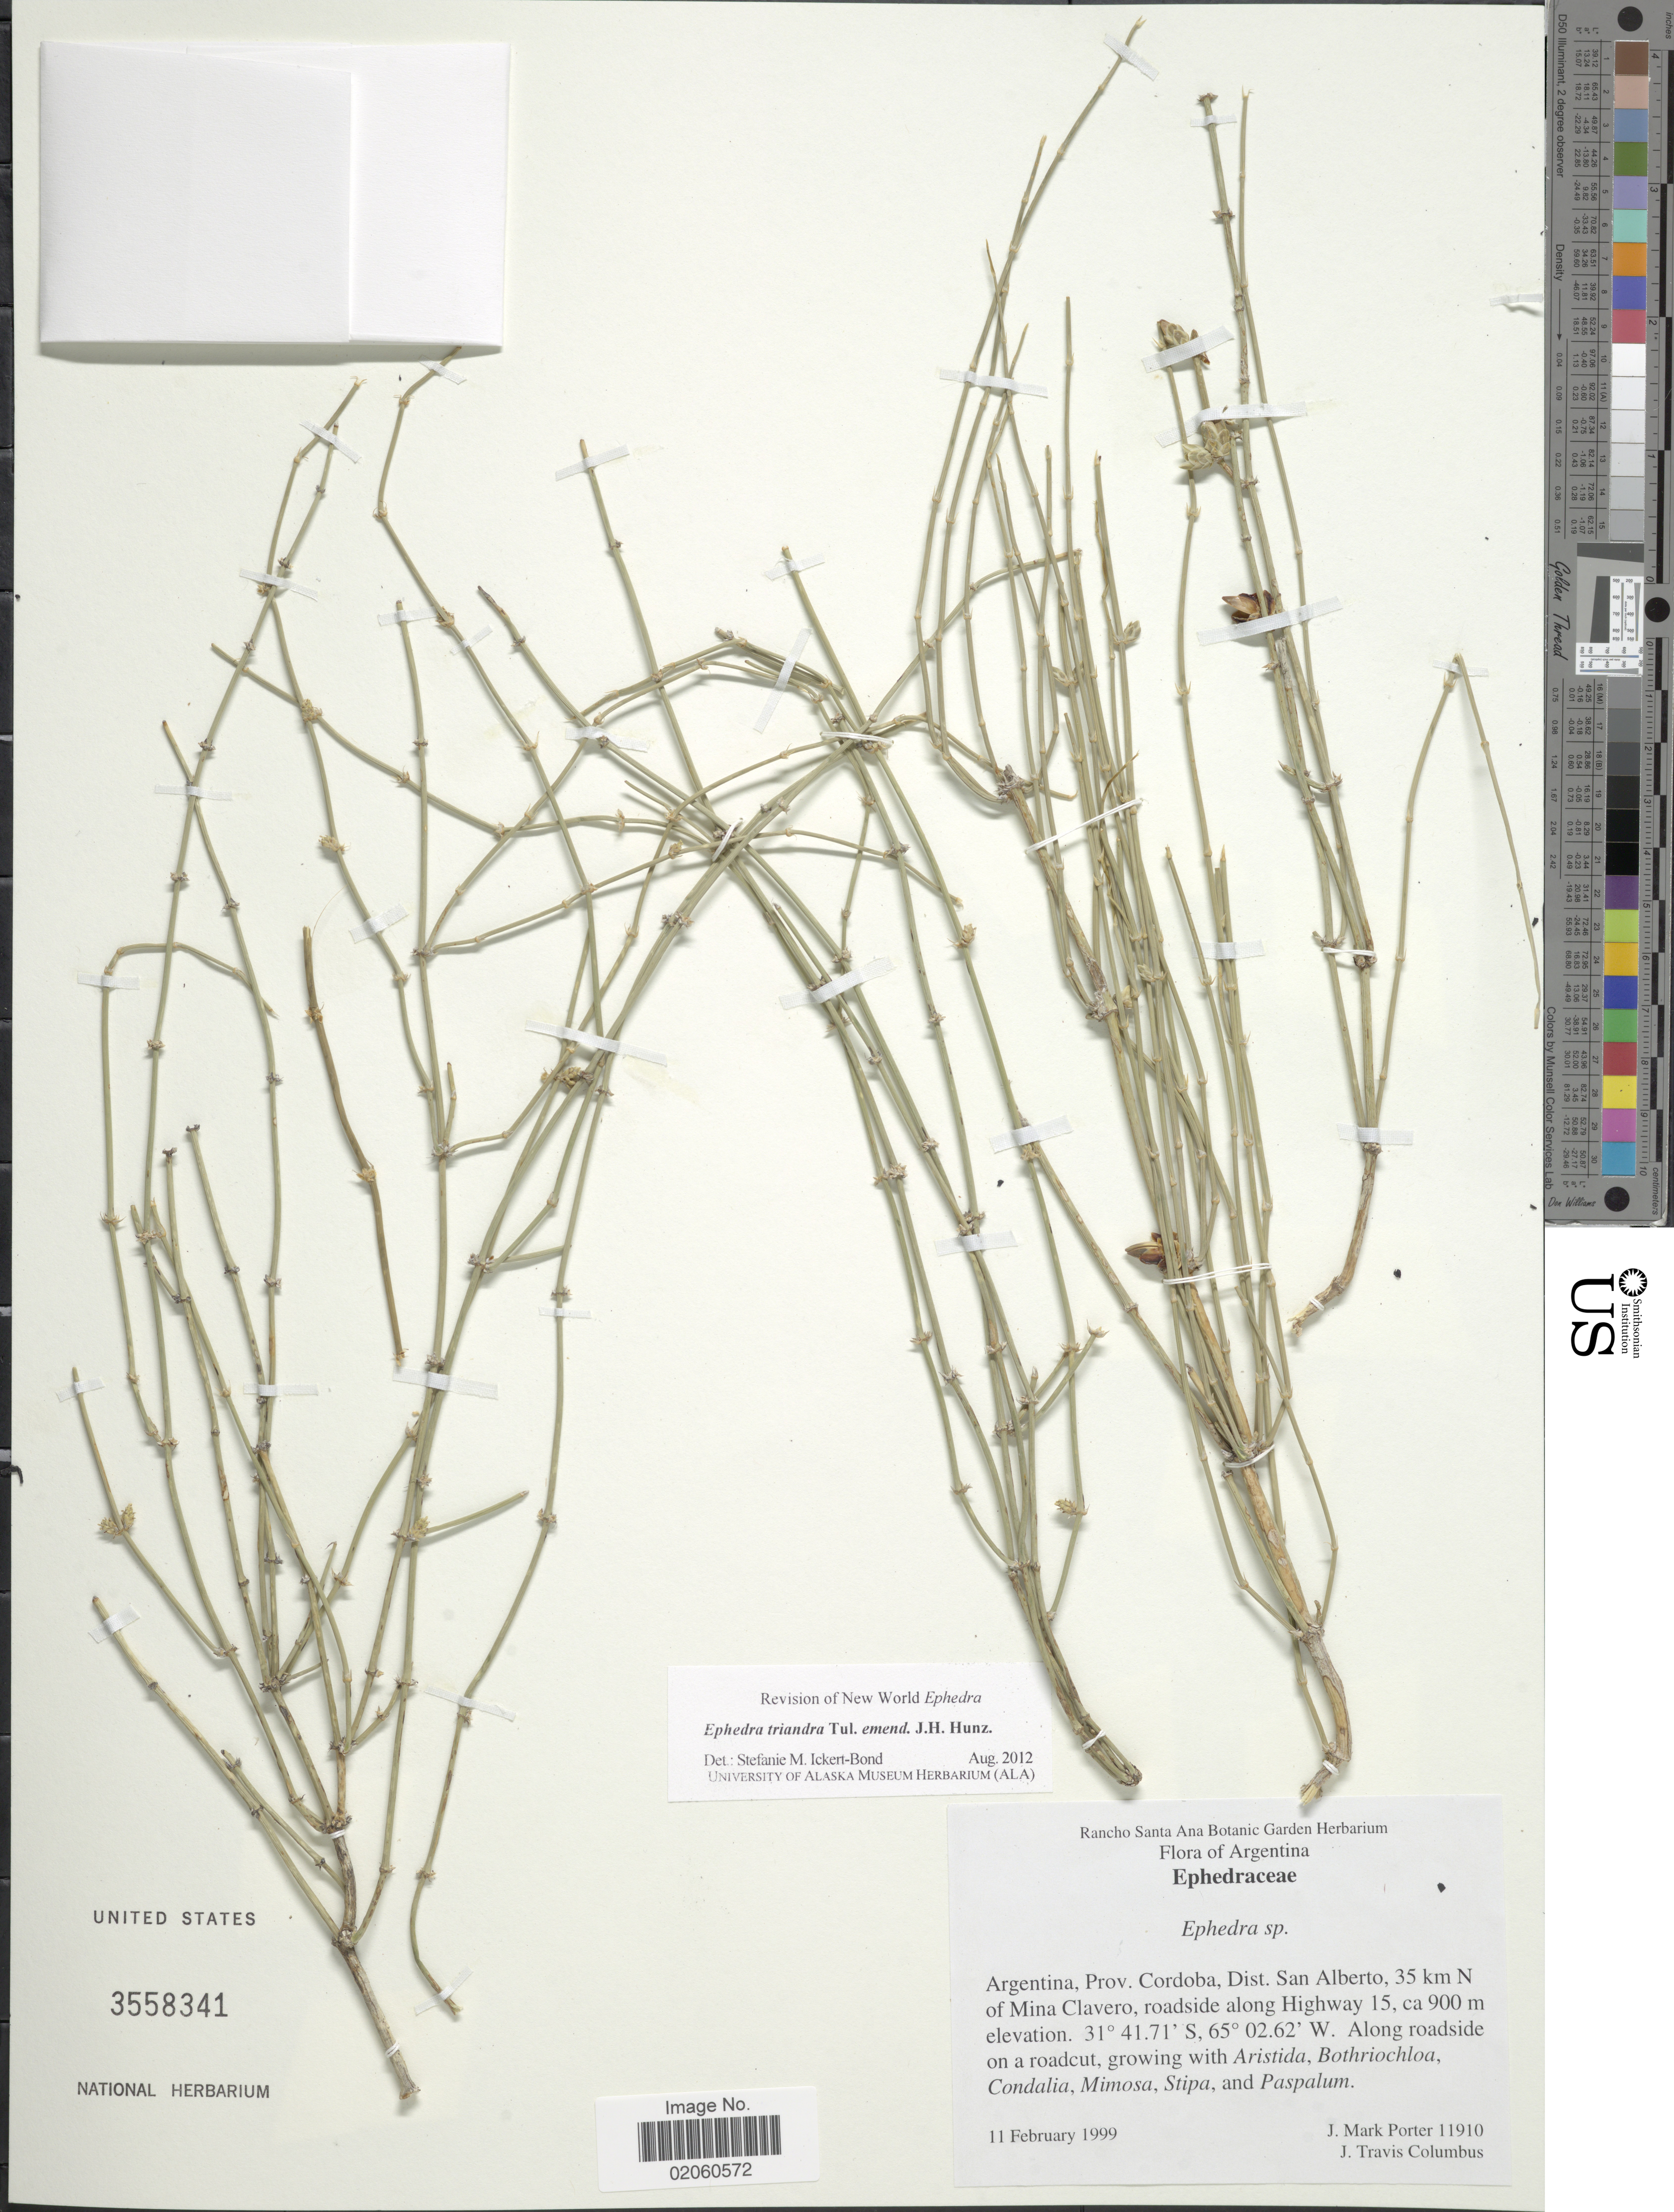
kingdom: Plantae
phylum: Tracheophyta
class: Gnetopsida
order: Ephedrales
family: Ephedraceae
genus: Ephedra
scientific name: Ephedra triandra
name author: Tul.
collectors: J. M. Porter & J. T. Columbus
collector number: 11910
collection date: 1999-02-11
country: Argentina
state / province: Cordoba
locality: Dist. San Alberto, 35 km N of Mina Clavero, roadside along Highway 15, along roadside on a a roadcut.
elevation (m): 900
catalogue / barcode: US 3558341